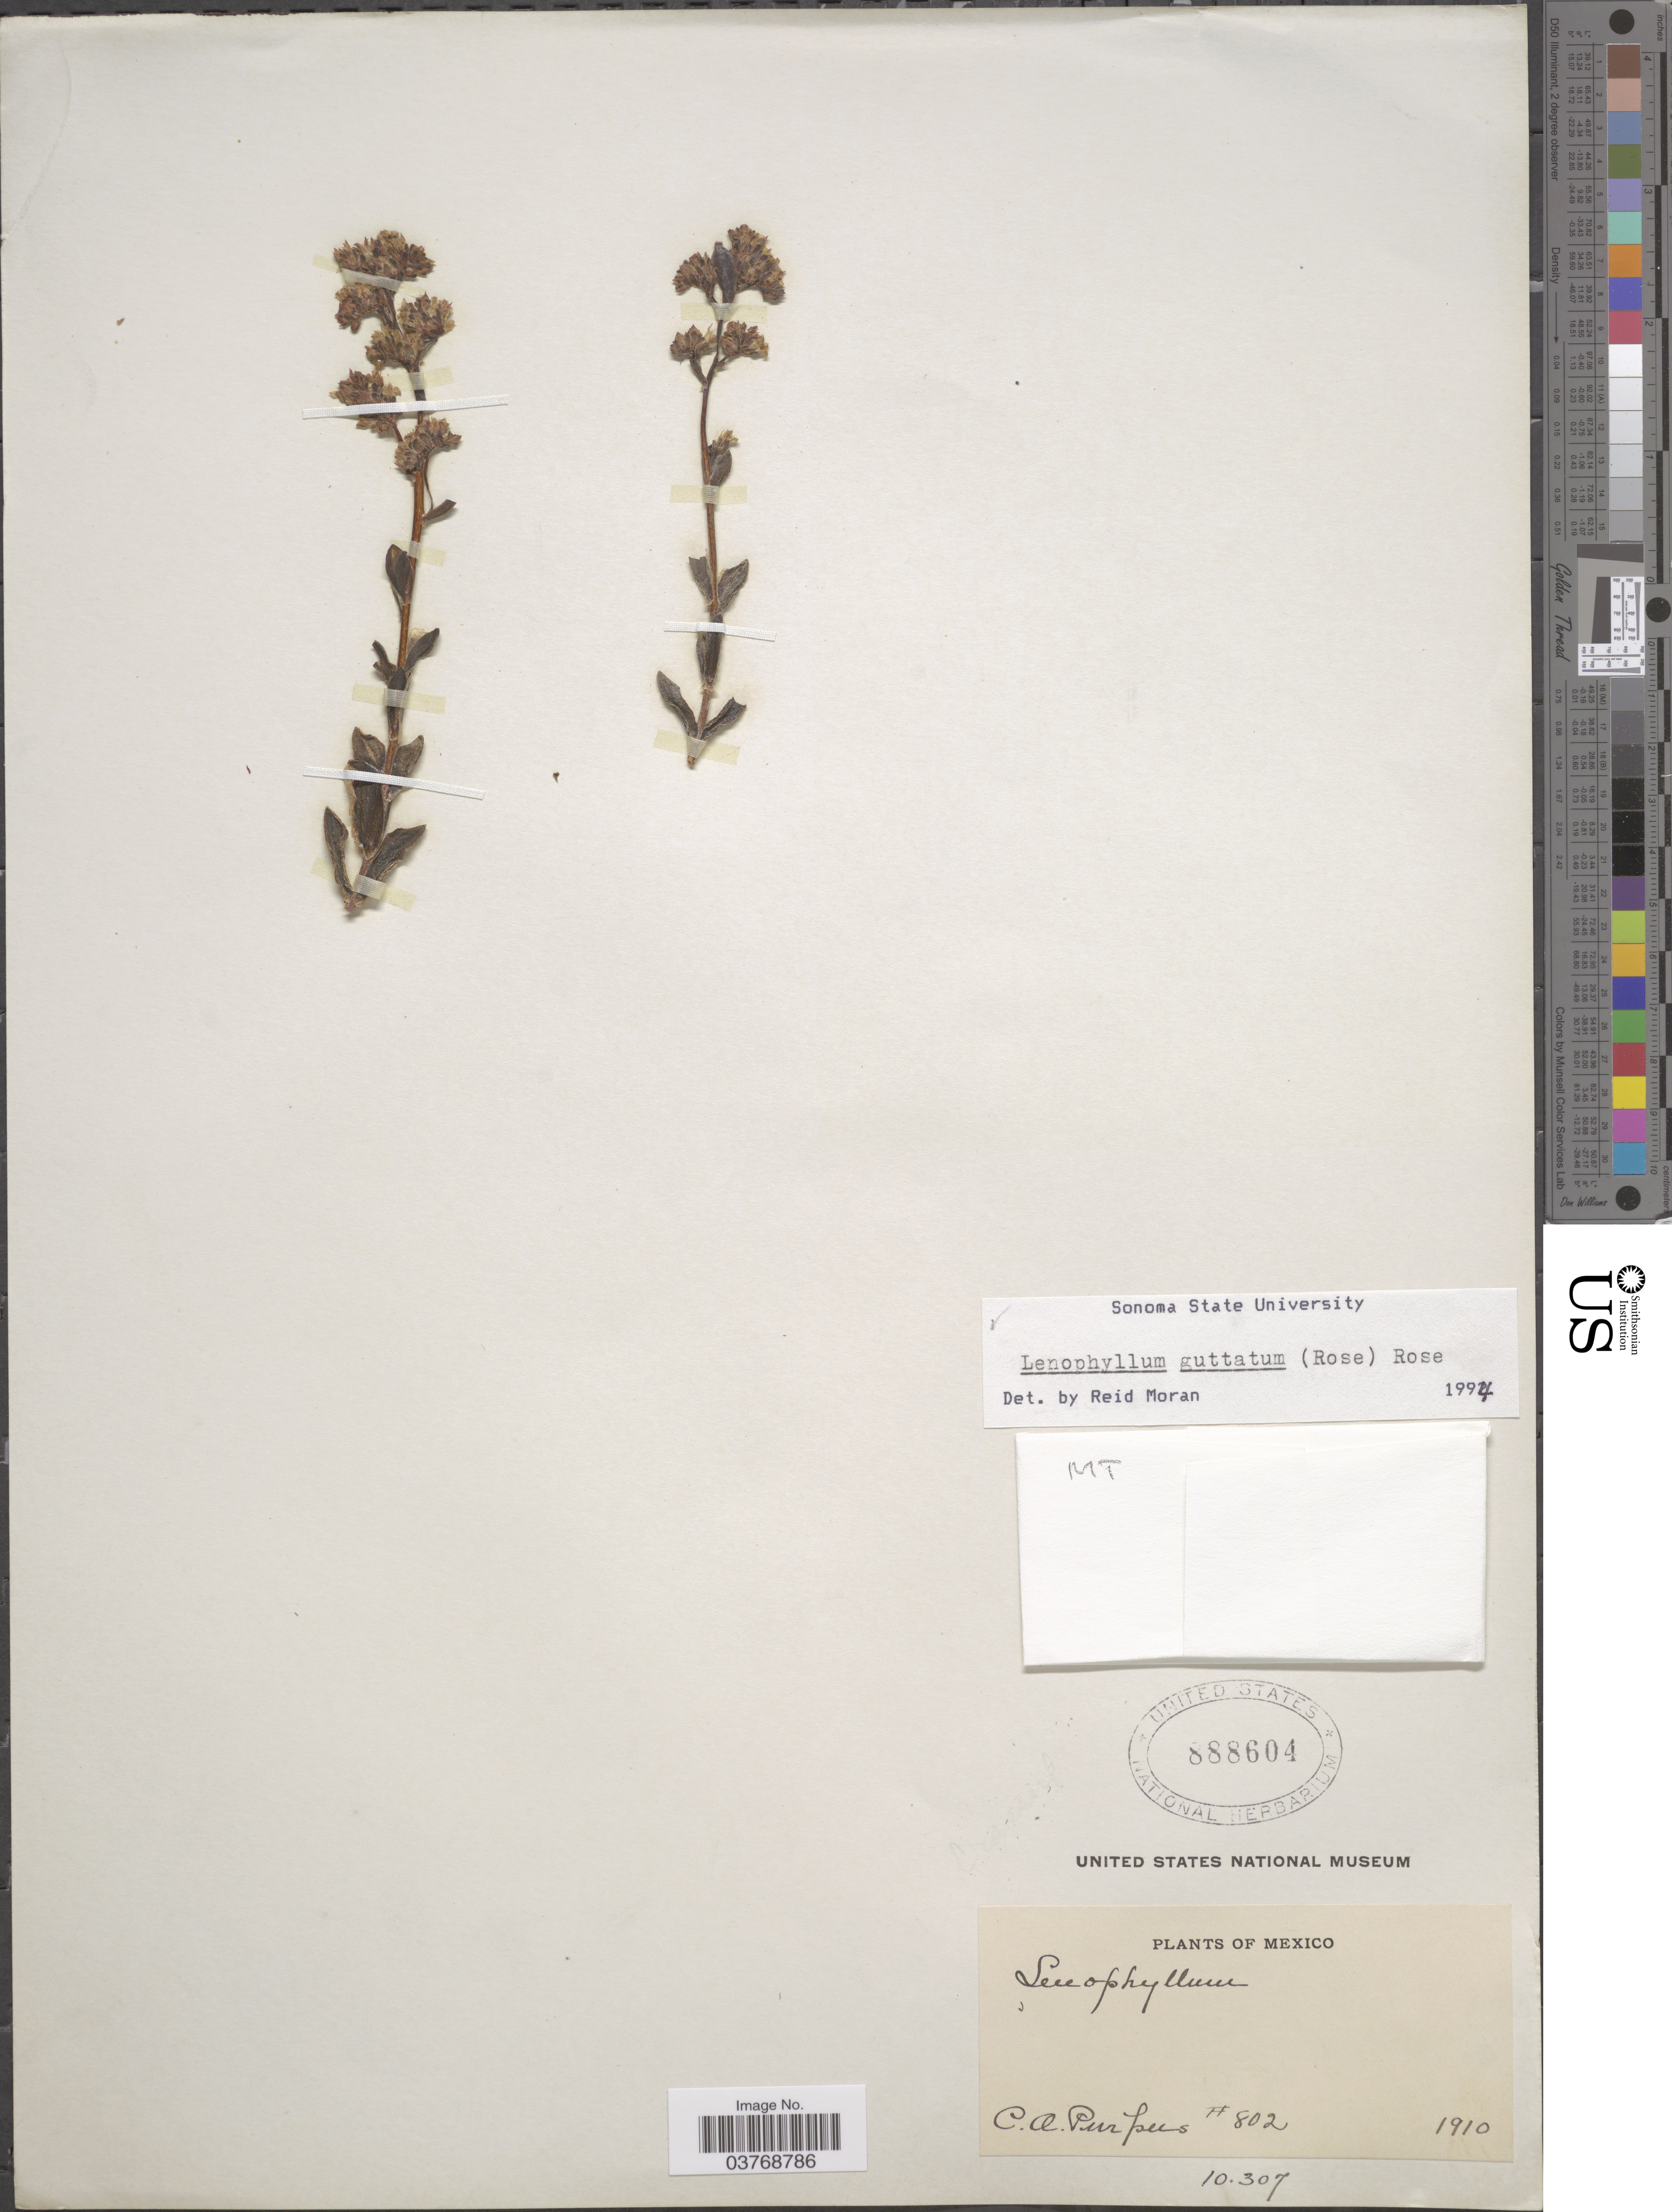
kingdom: Plantae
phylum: Tracheophyta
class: Magnoliopsida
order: Saxifragales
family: Crassulaceae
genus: Lenophyllum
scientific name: Lenophyllum guttatum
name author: (Rose) Rose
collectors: C. A. Purpus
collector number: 802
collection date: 1910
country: Mexico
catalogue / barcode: US 888604